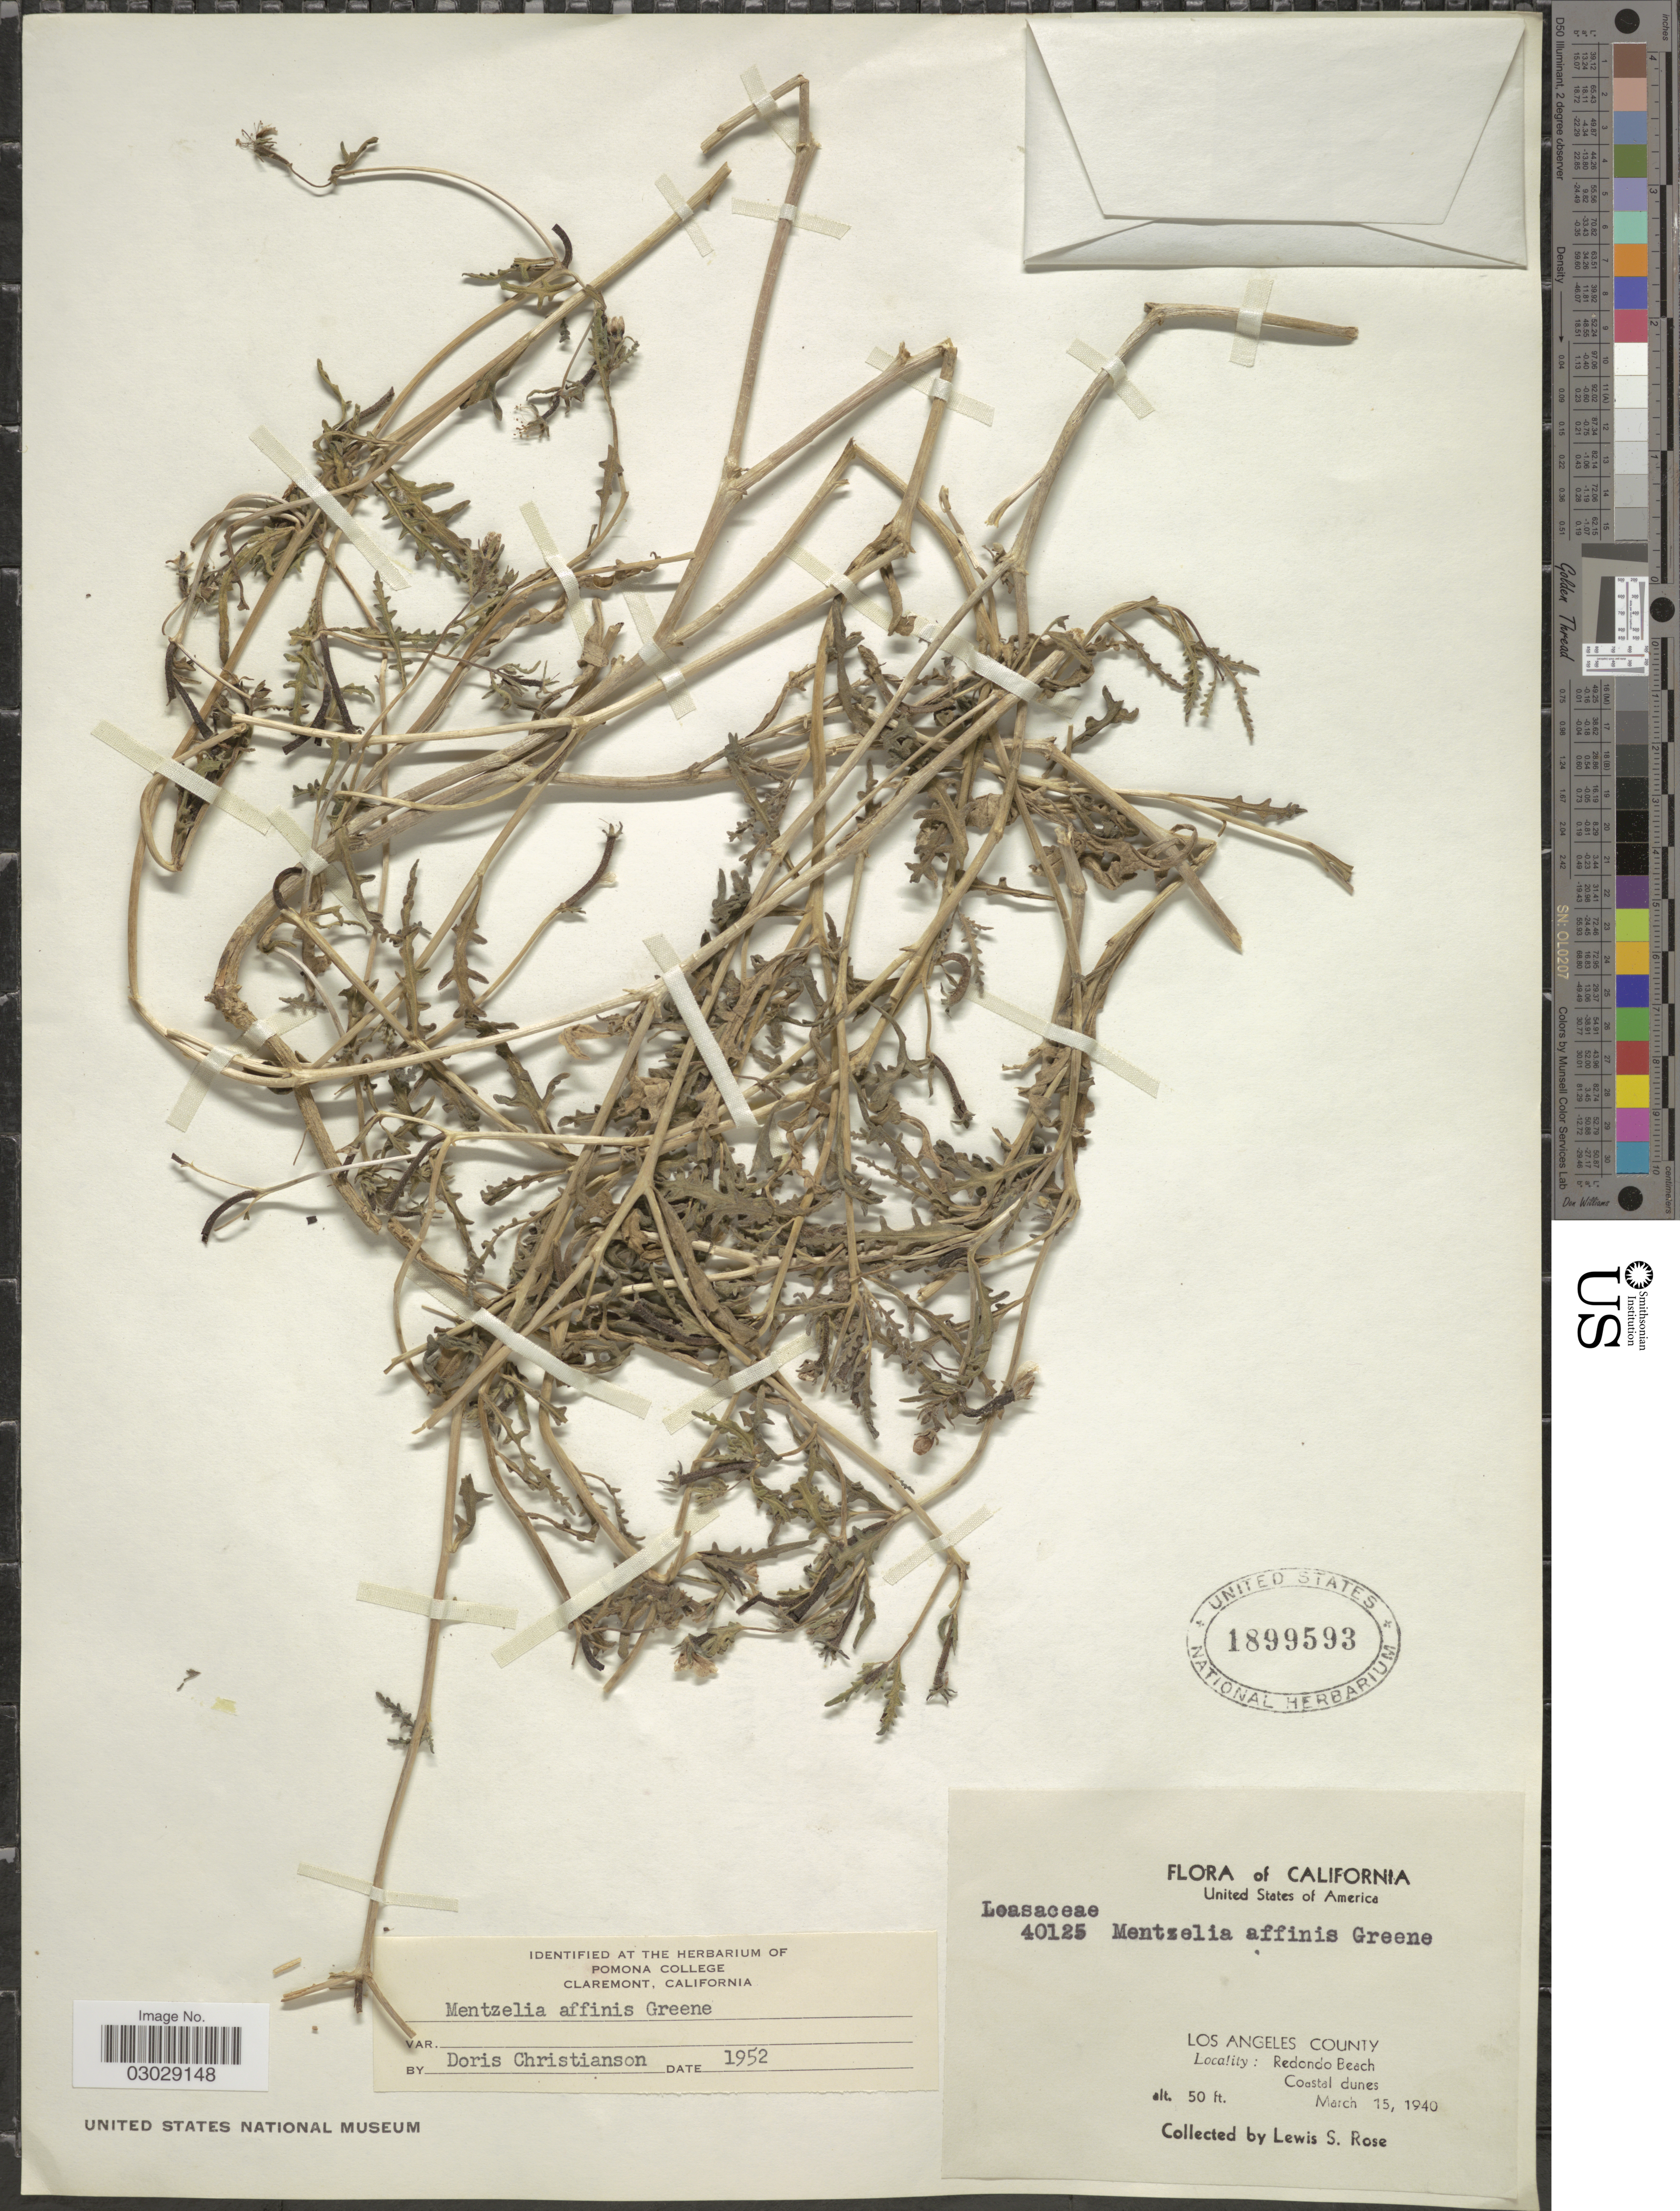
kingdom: Plantae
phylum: Tracheophyta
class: Magnoliopsida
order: Cornales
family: Loasaceae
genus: Mentzelia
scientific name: Mentzelia affinis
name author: Greene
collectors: L. S. Rose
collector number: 40125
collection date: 1940-03-15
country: United States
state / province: California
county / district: Los Angeles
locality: United States of America. Los Angeles County. Redondo Beach.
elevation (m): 15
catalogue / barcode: US 1899593